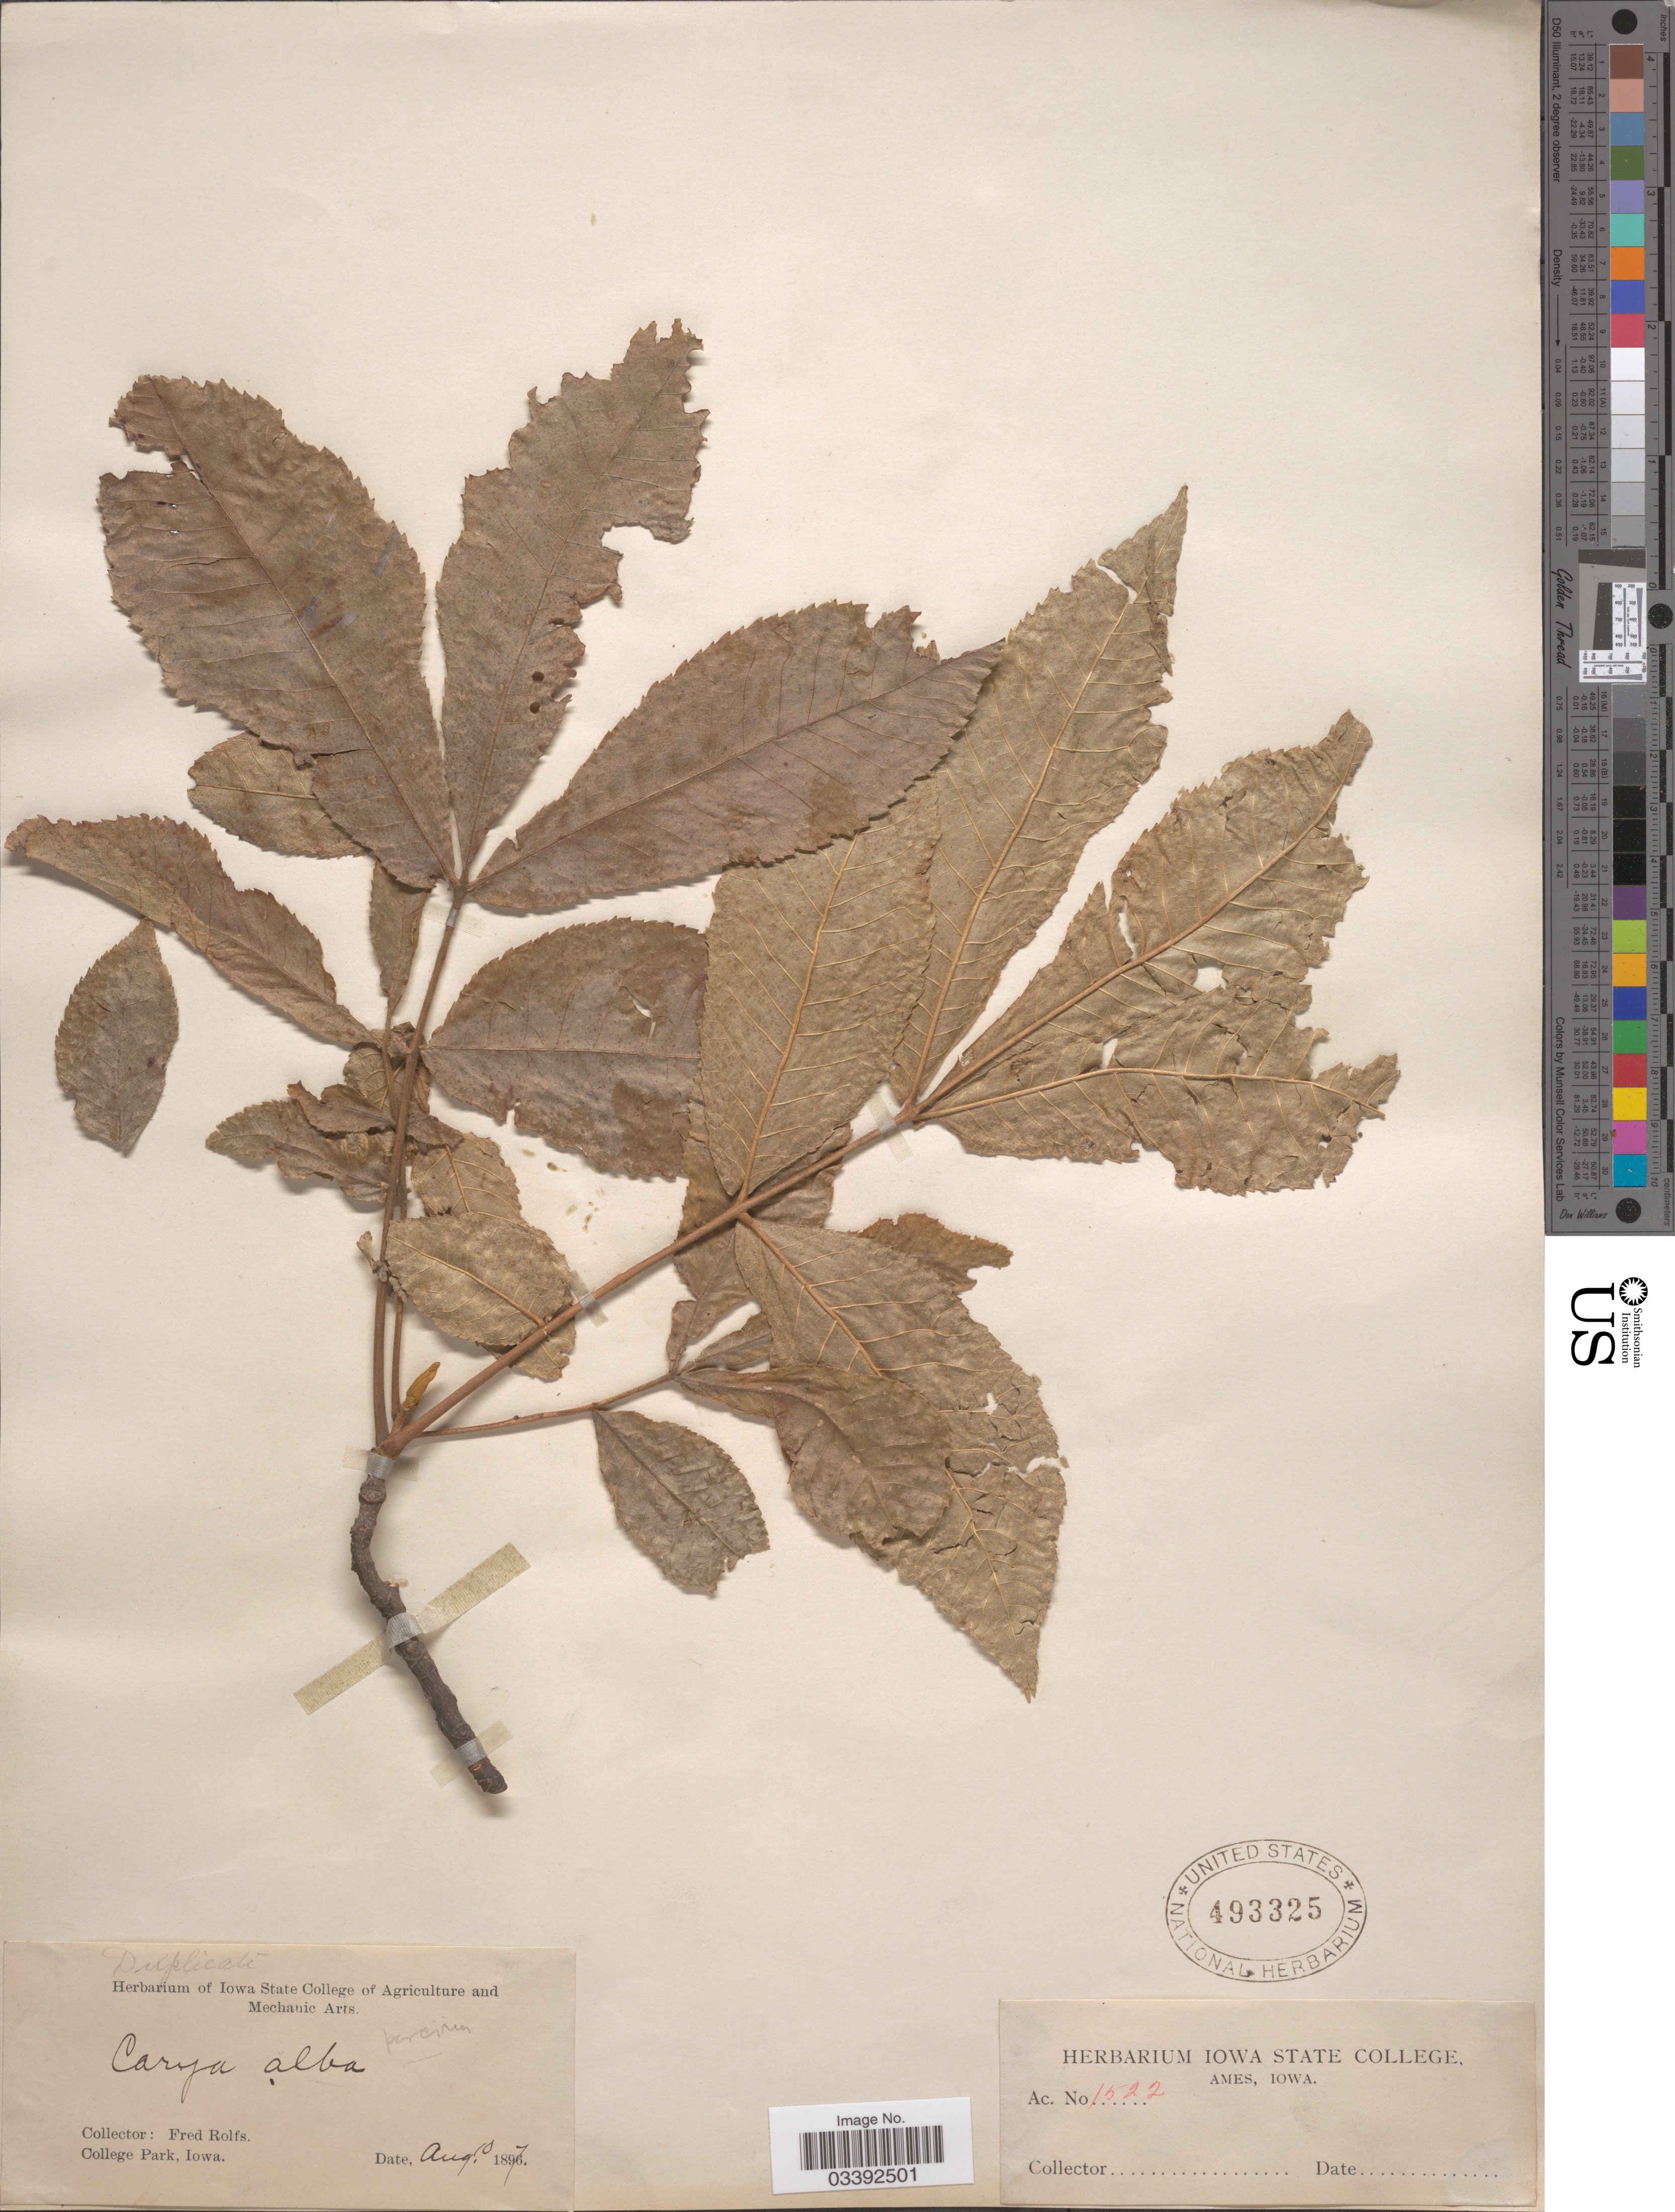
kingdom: Plantae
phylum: Tracheophyta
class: Magnoliopsida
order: Fagales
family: Juglandaceae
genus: Carya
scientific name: Carya tomentosa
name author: (Lam.) Nutt.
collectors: F. Rolfs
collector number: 1522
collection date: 1897-08-10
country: United States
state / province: Iowa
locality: College Park.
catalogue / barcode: US 493325